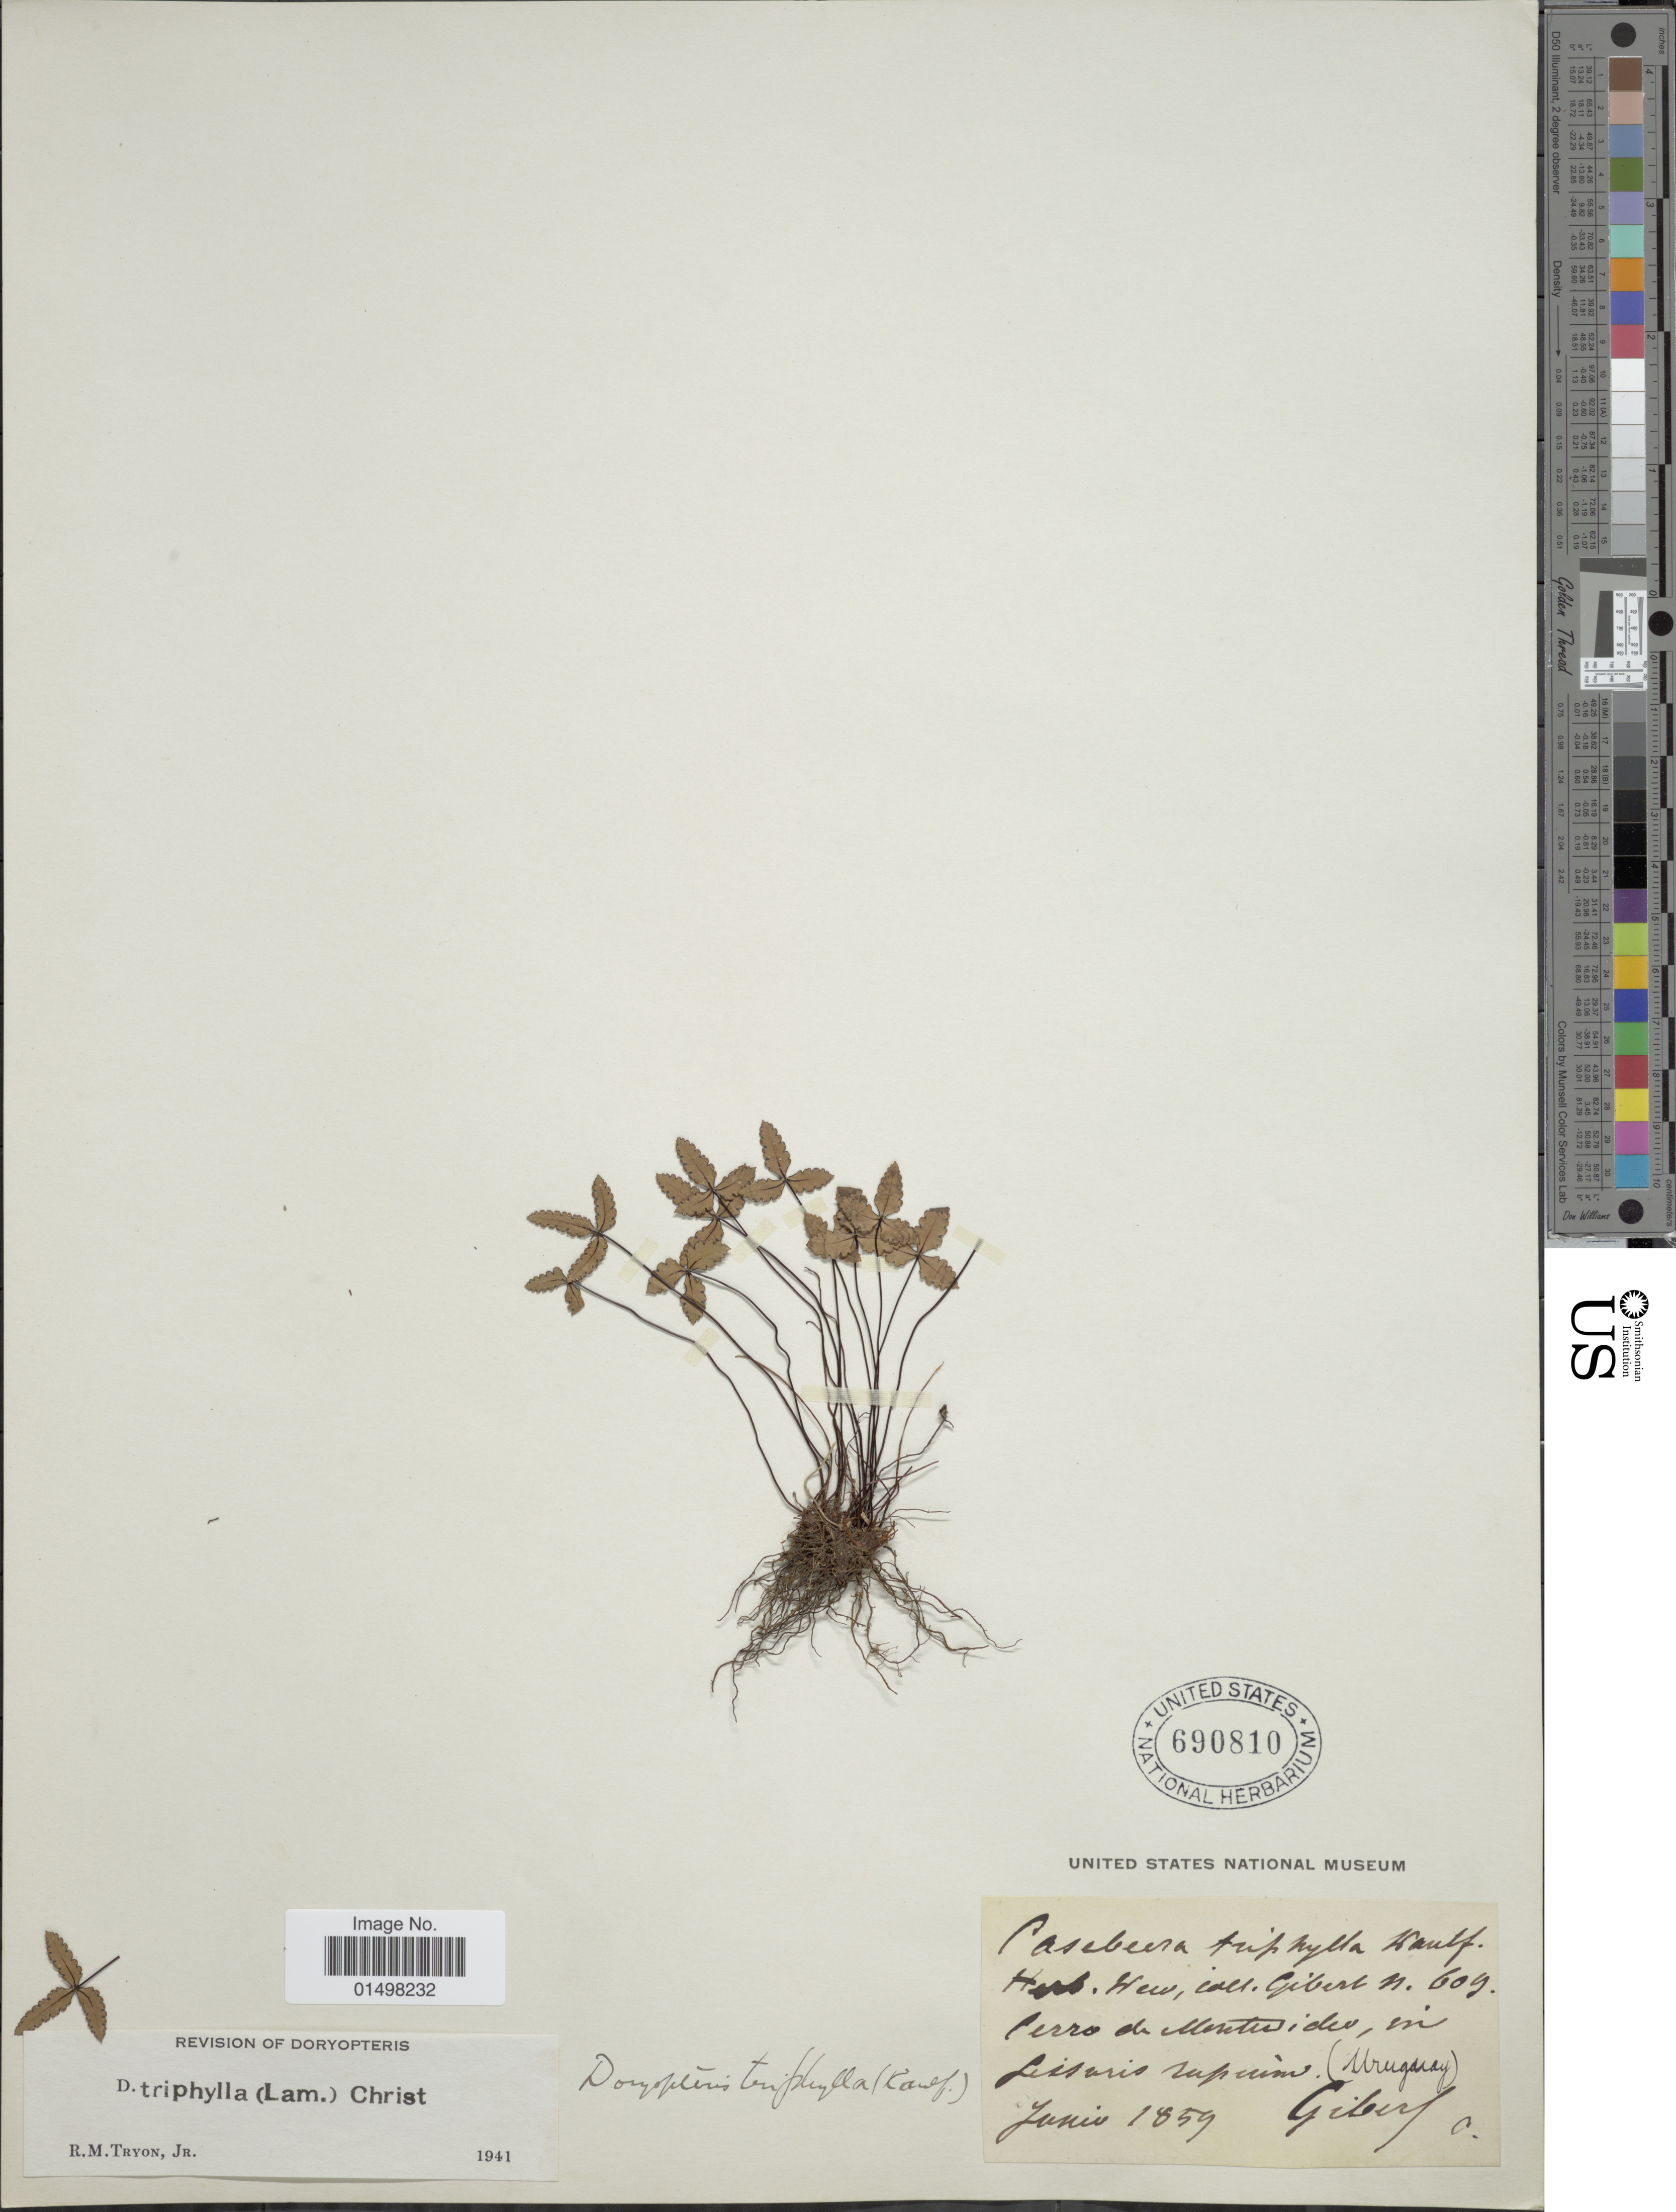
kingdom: Plantae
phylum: Tracheophyta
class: Polypodiopsida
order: Polypodiales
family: Pteridaceae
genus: Doryopteris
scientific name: Doryopteris triphylla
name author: (Lam.) Christ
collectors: Gibert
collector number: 609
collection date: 1859-06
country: Uruguay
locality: Cerro de Montevideo, in Lisario rupium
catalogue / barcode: US 690810